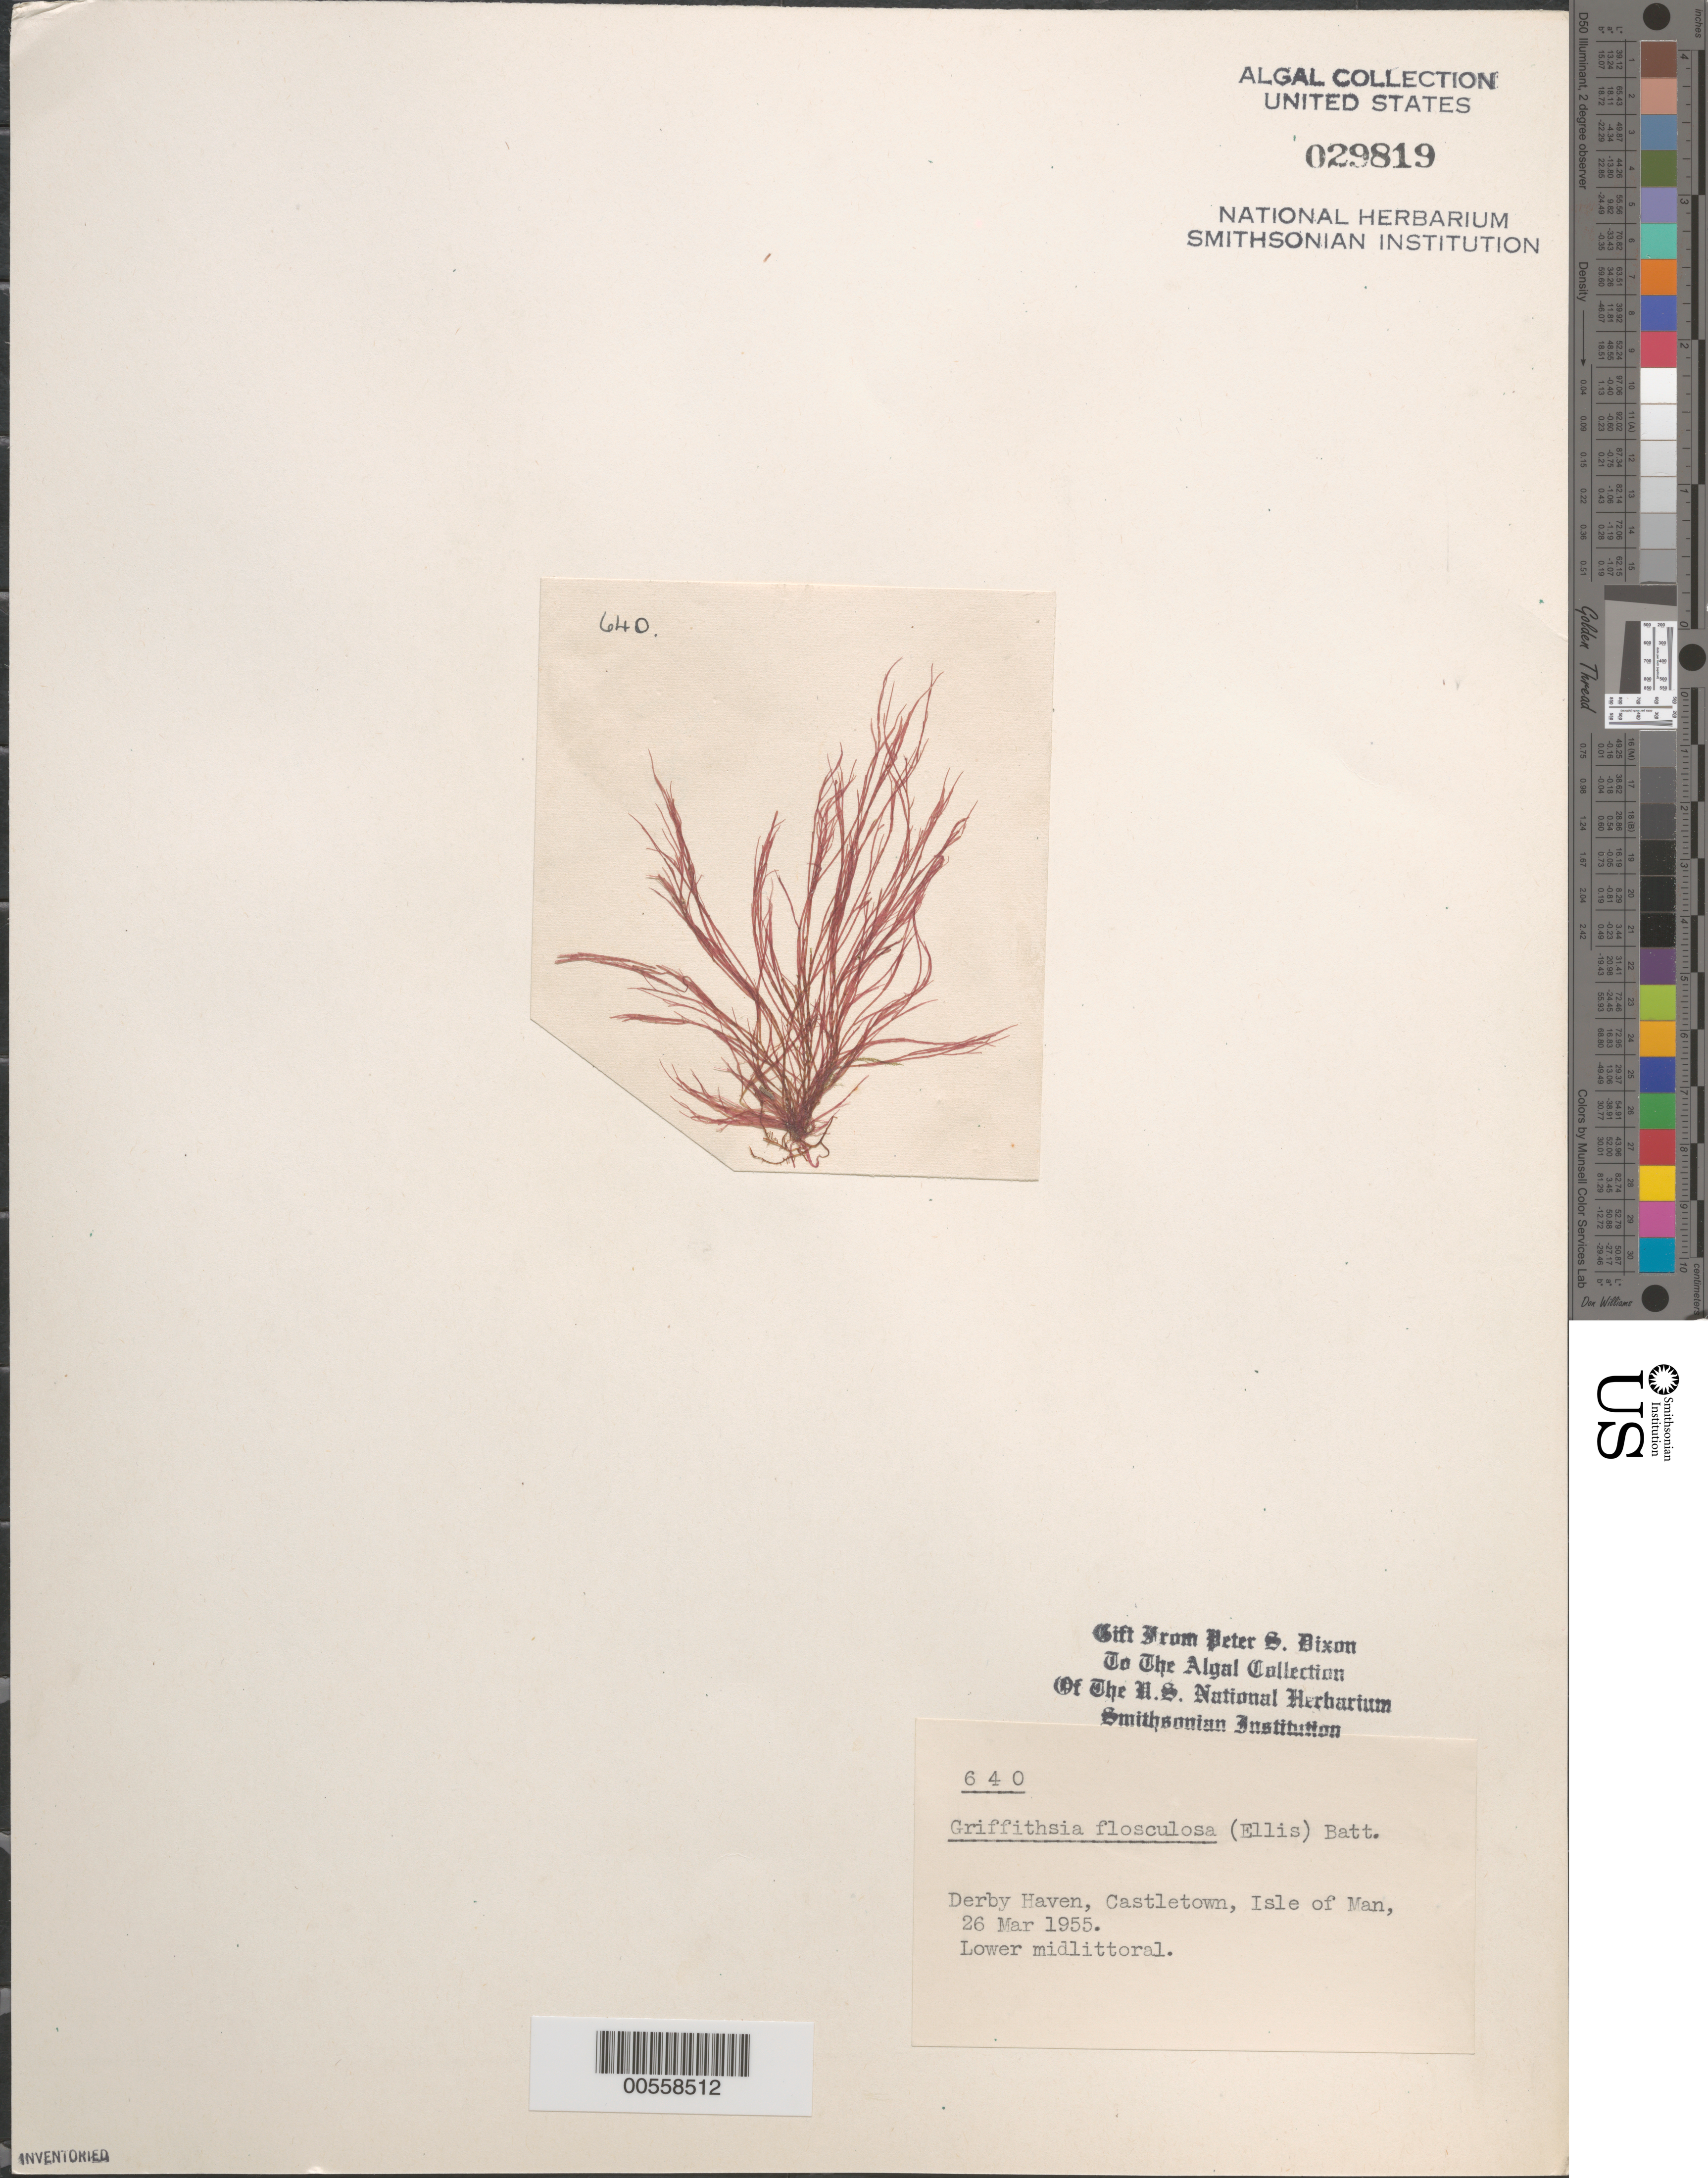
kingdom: Plantae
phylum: Rhodophyta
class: Florideophyceae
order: Ceramiales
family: Wrangeliaceae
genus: Halurus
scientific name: Halurus flosculosus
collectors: P. S. Dixon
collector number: PSD 640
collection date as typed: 26 Mar 1955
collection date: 1955-03-26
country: United Kingdom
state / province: England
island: Isle of Man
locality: Derby Haven, Castletown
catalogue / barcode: US 29819